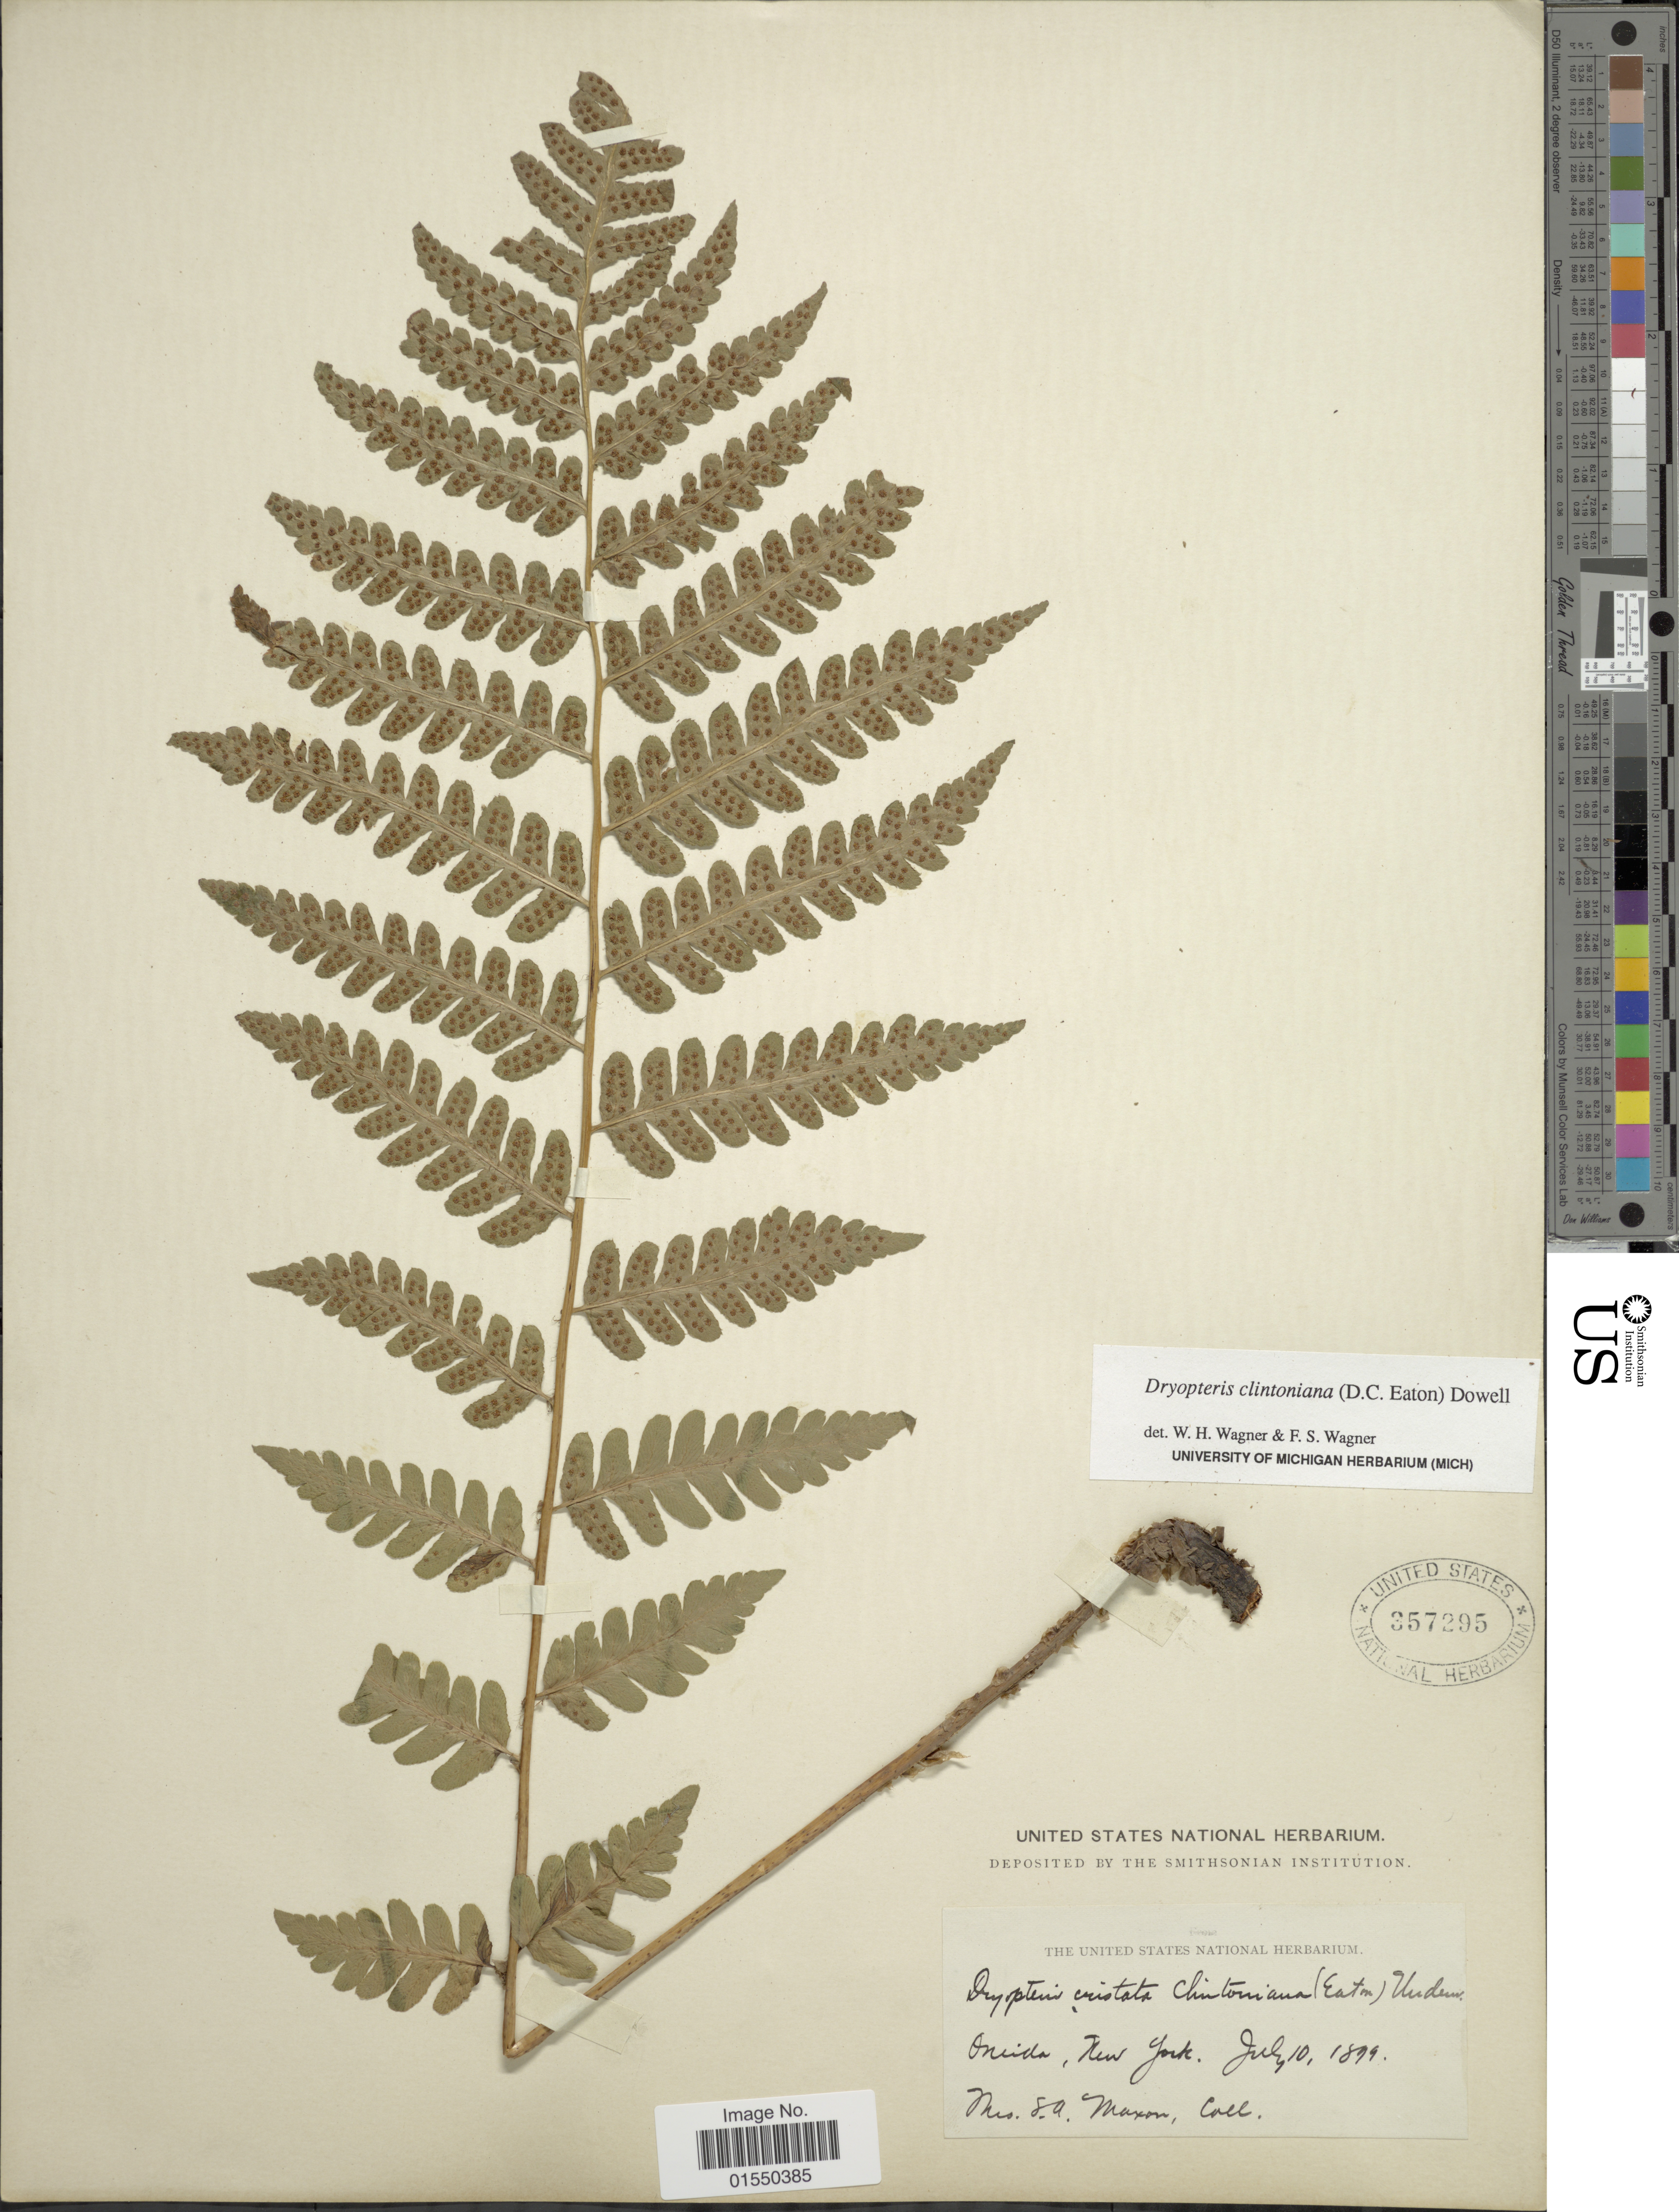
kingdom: Plantae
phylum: Tracheophyta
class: Polypodiopsida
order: Polypodiales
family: Dryopteridaceae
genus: Dryopteris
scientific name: Dryopteris clintoniana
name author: (D.C. Eaton) Dowell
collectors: S. A. Maxon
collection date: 1899-07-10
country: United States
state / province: New York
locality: Oneida, New York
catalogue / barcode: US 357295